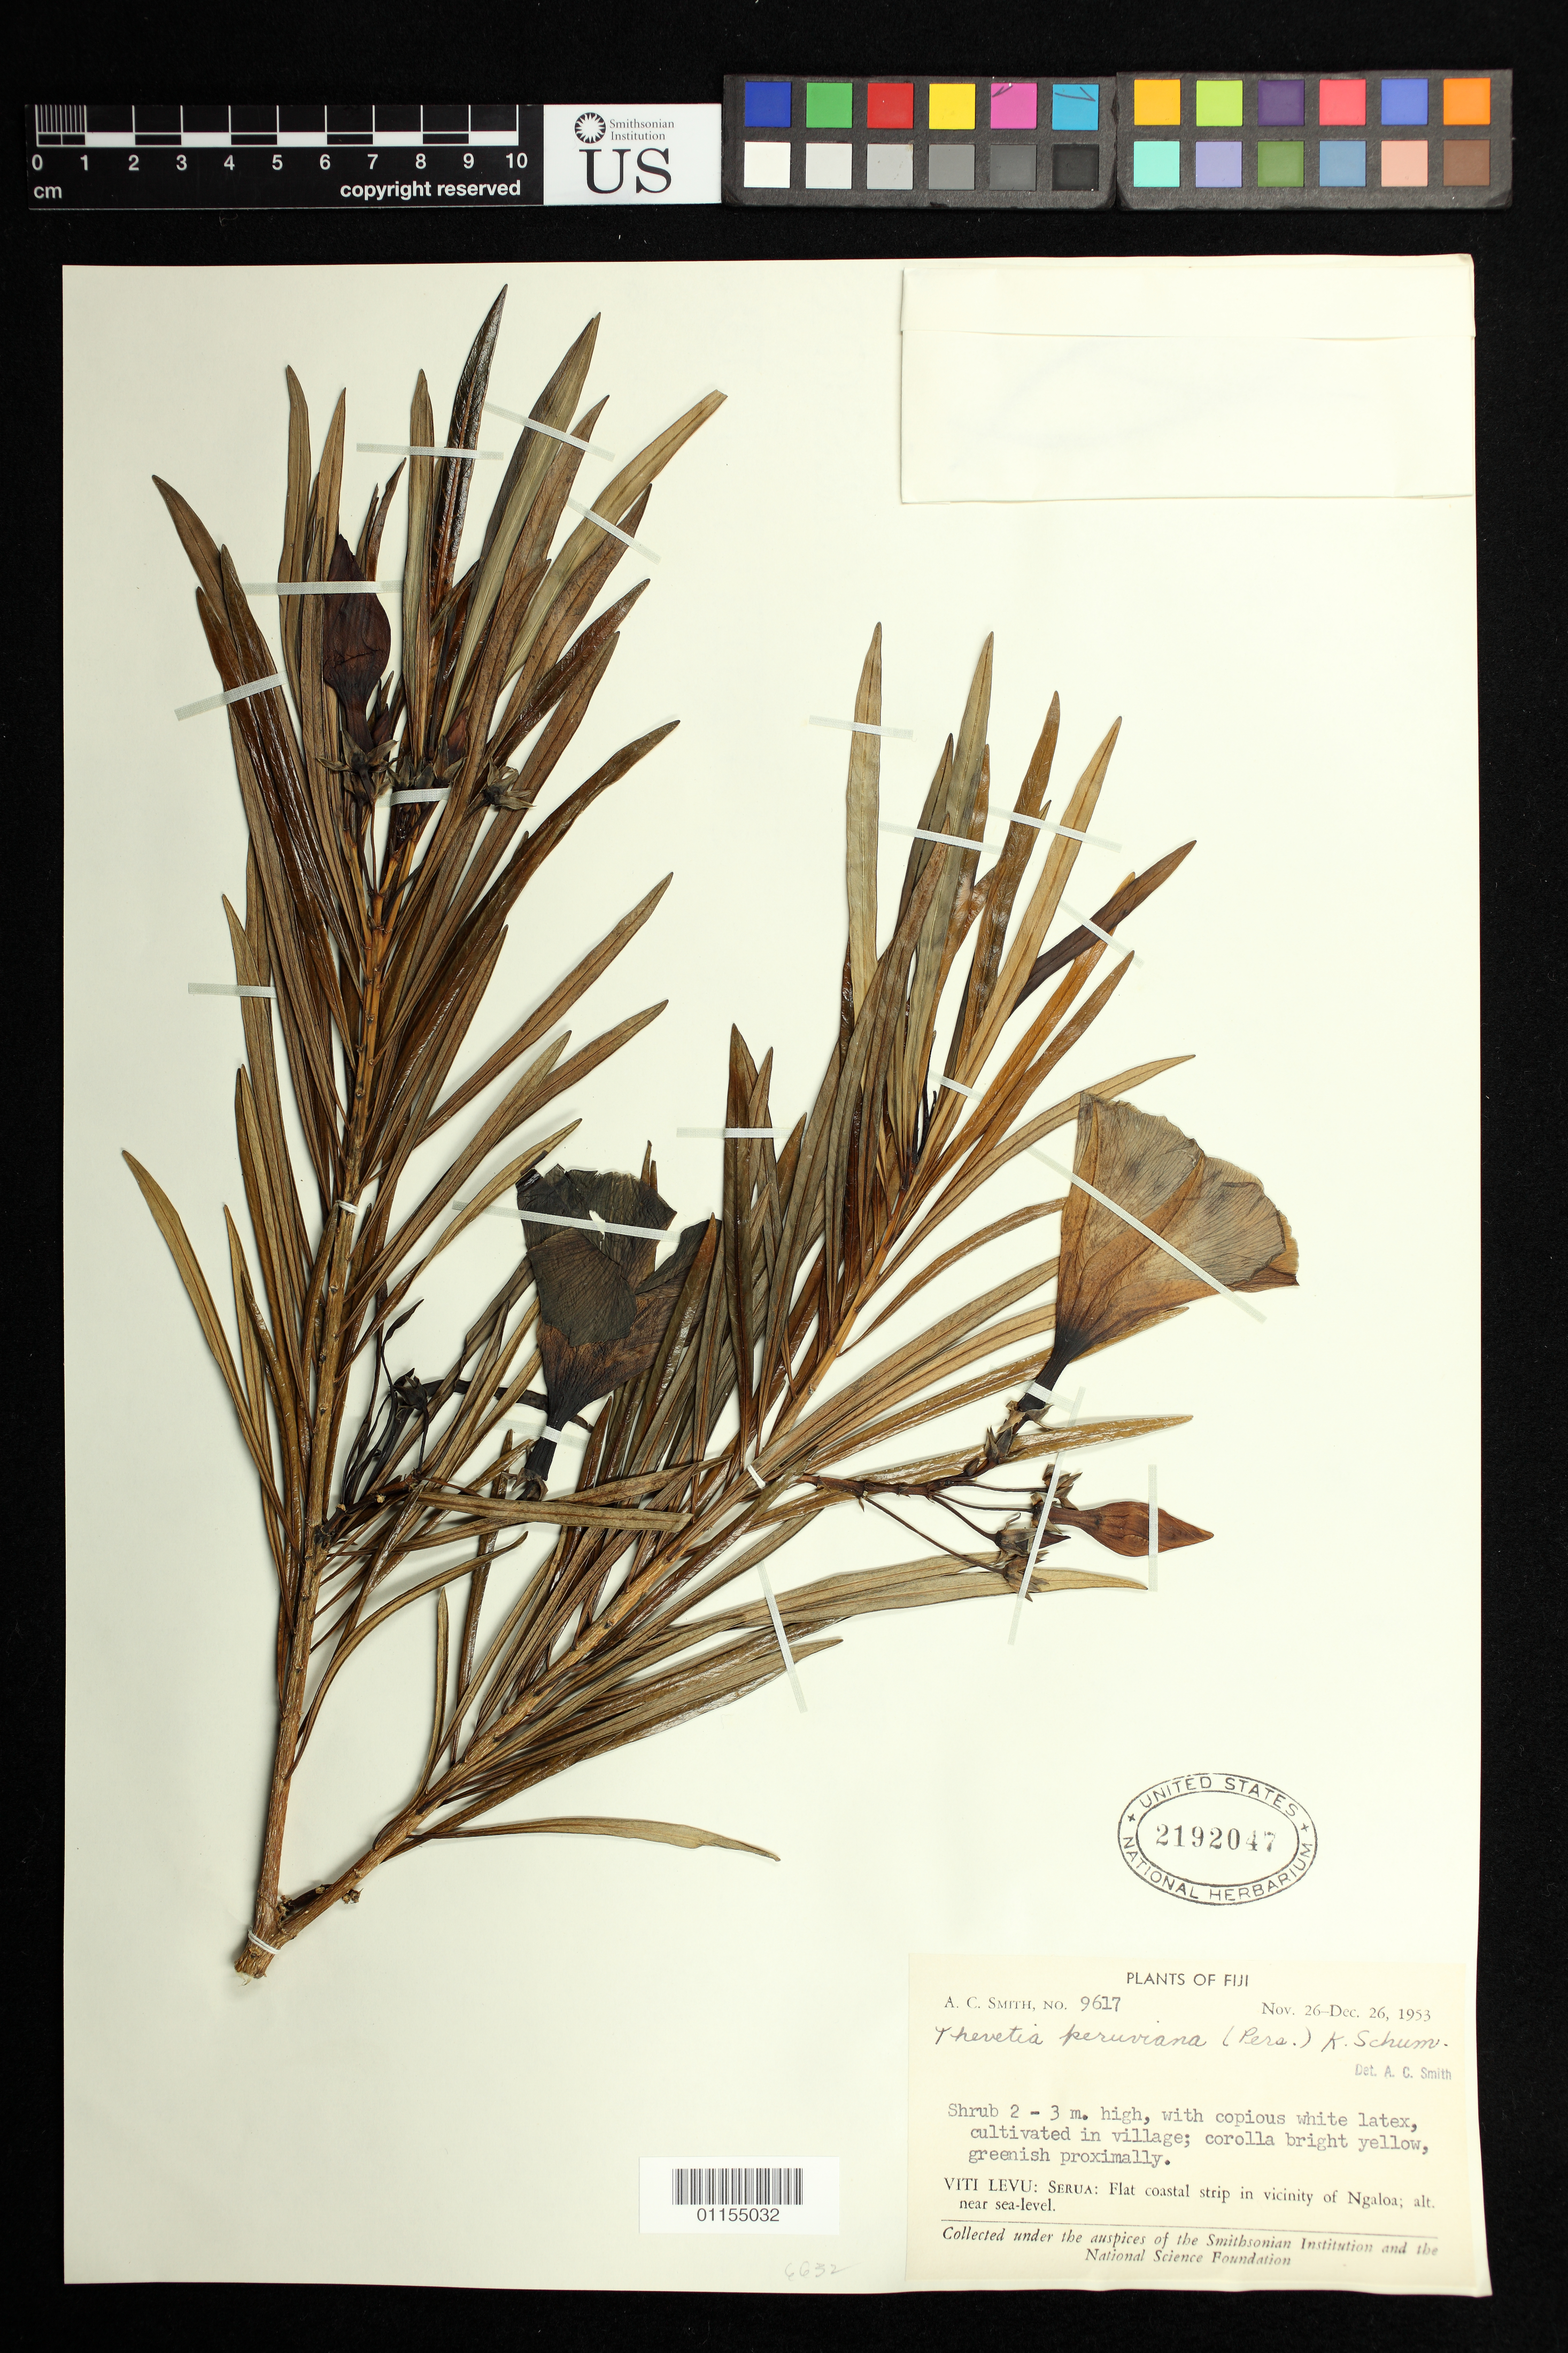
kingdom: Plantae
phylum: Tracheophyta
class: Magnoliopsida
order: Gentianales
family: Apocynaceae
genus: Thevetia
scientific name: Thevetia peruviana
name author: (Pers.) K. Schum.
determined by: Smith, A. C.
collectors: A. C. Smith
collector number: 9617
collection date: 1953-11-26/1953-12-26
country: Fiji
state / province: Serua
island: Viti Levu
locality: flat coastal strip in the vicinity of Ngaloa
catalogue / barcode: US 2192047